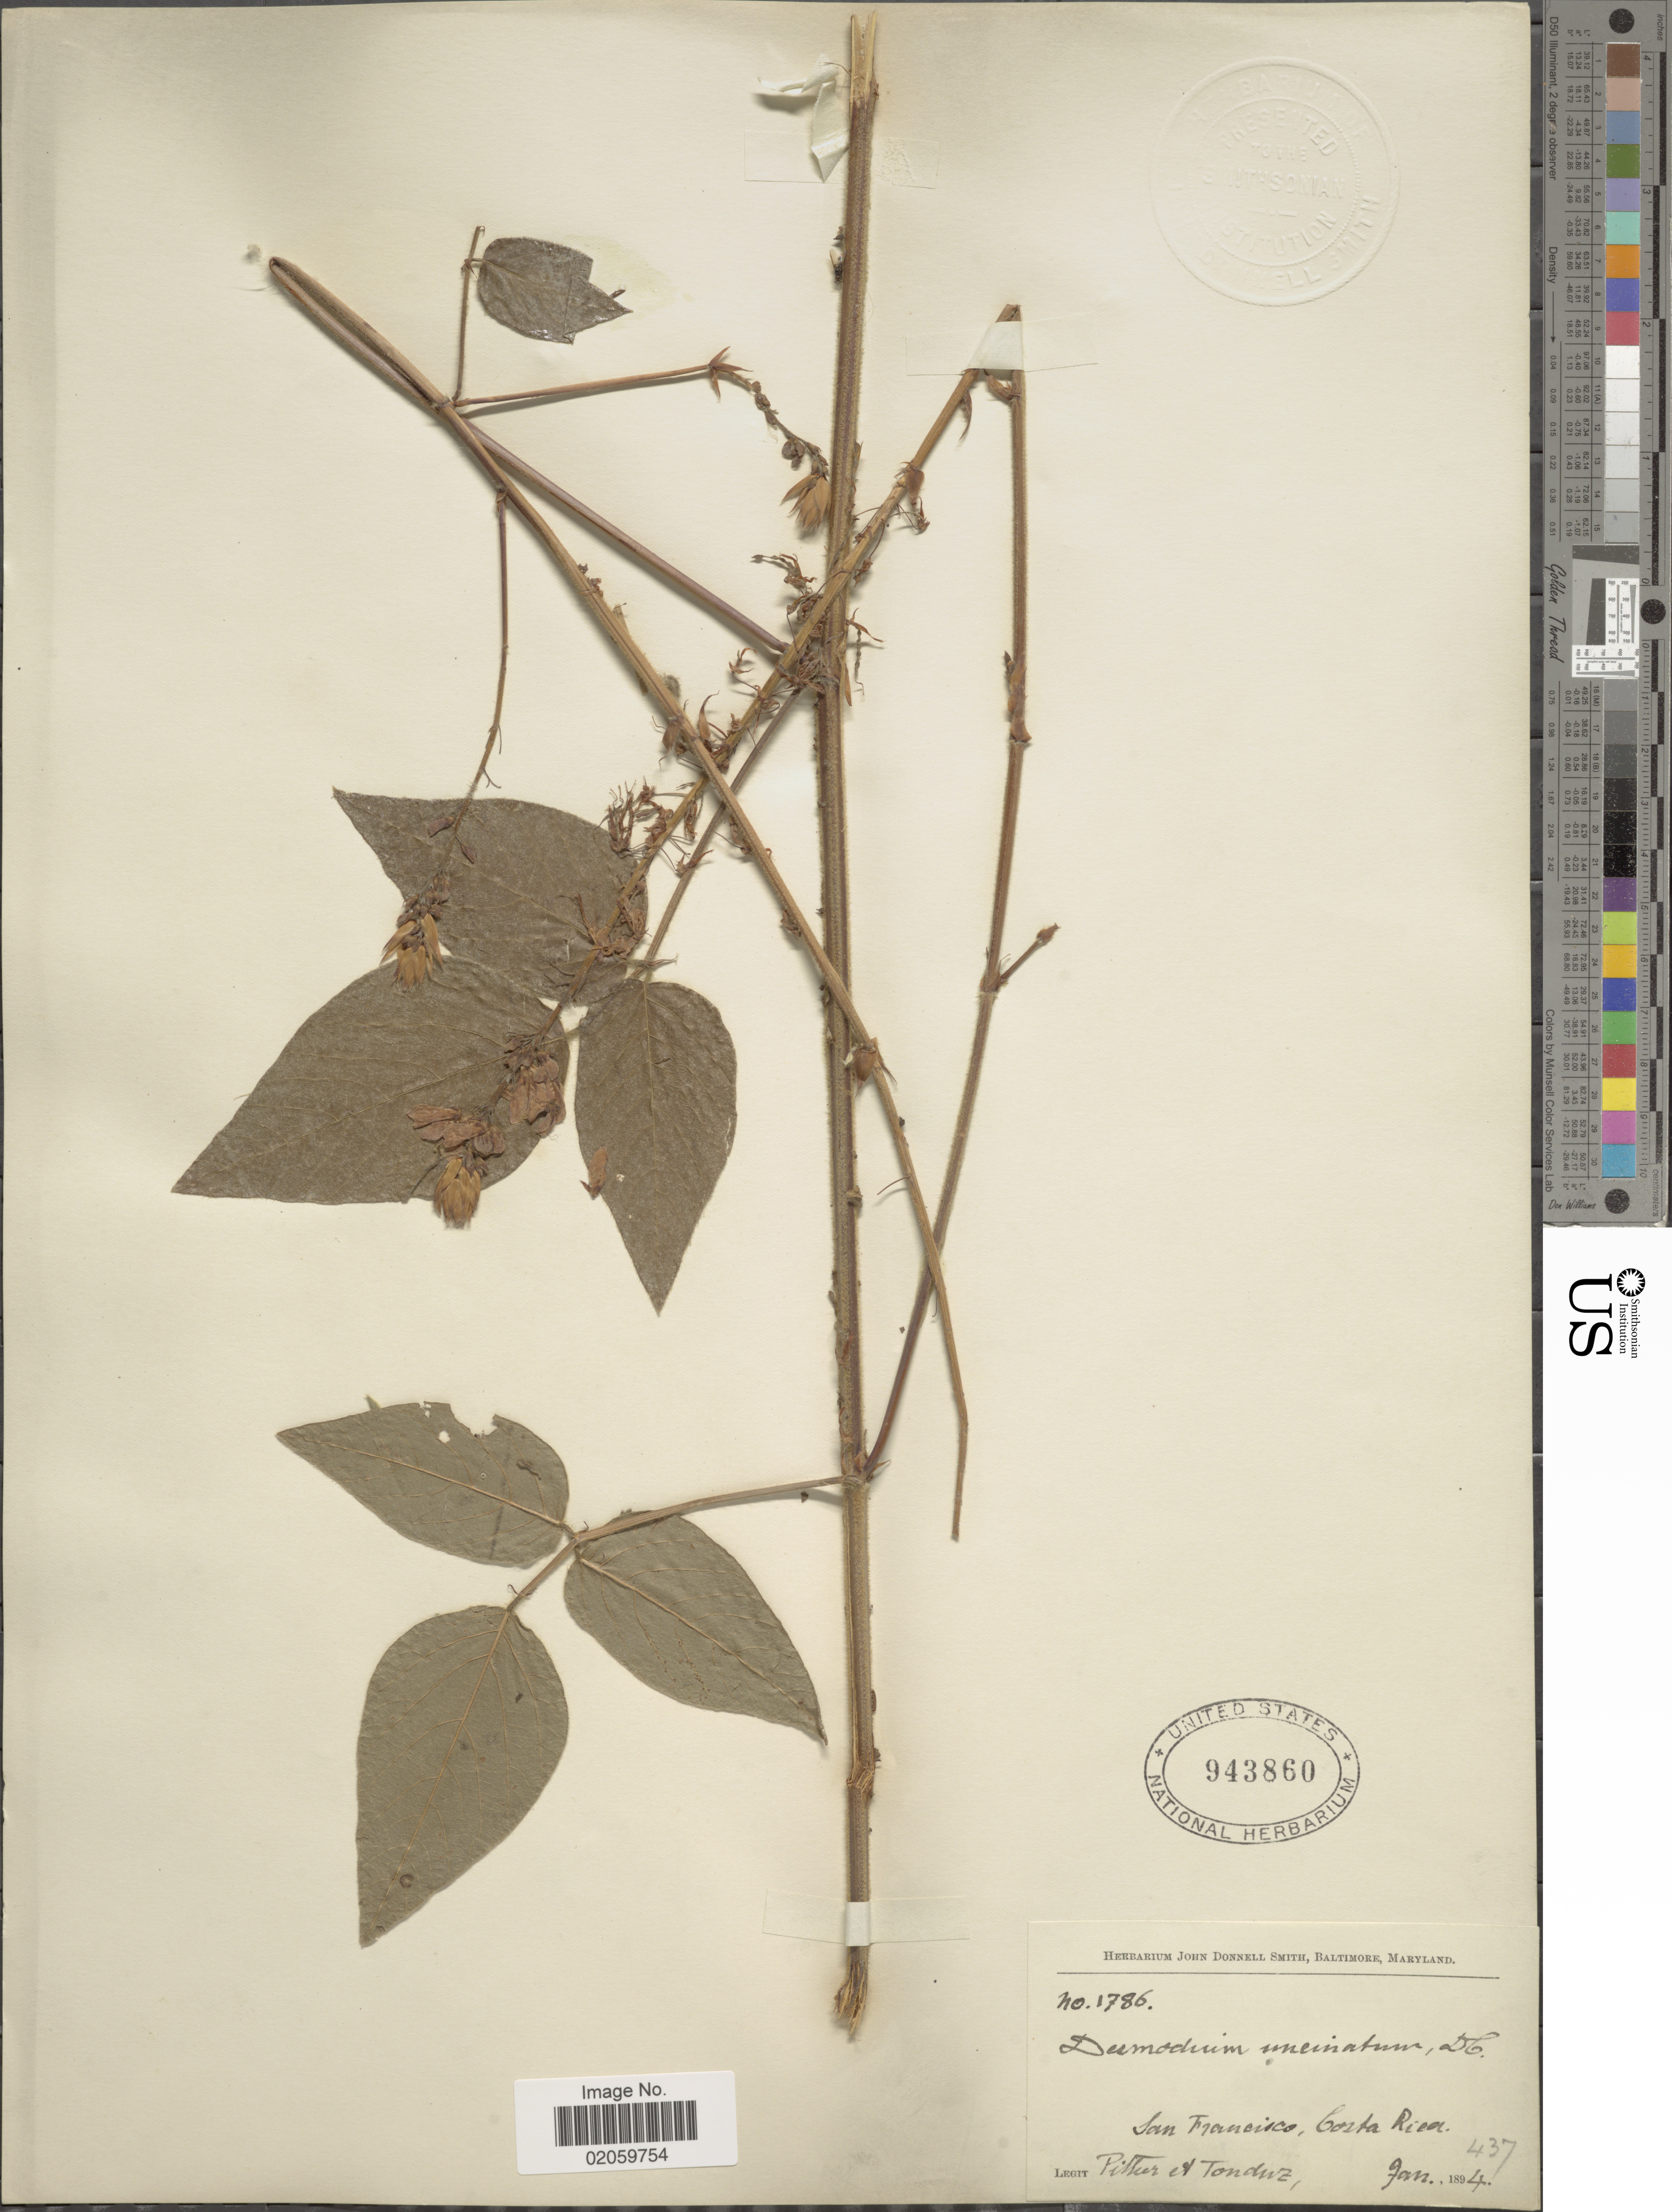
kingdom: Plantae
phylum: Tracheophyta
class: Magnoliopsida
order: Fabales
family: Fabaceae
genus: Desmodium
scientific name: Desmodium intortum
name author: (Mill.) Urb.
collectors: Pittier, -- & A. Tonduz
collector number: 1786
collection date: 1894-01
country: Costa Rica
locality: San Francisco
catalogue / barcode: US 943860